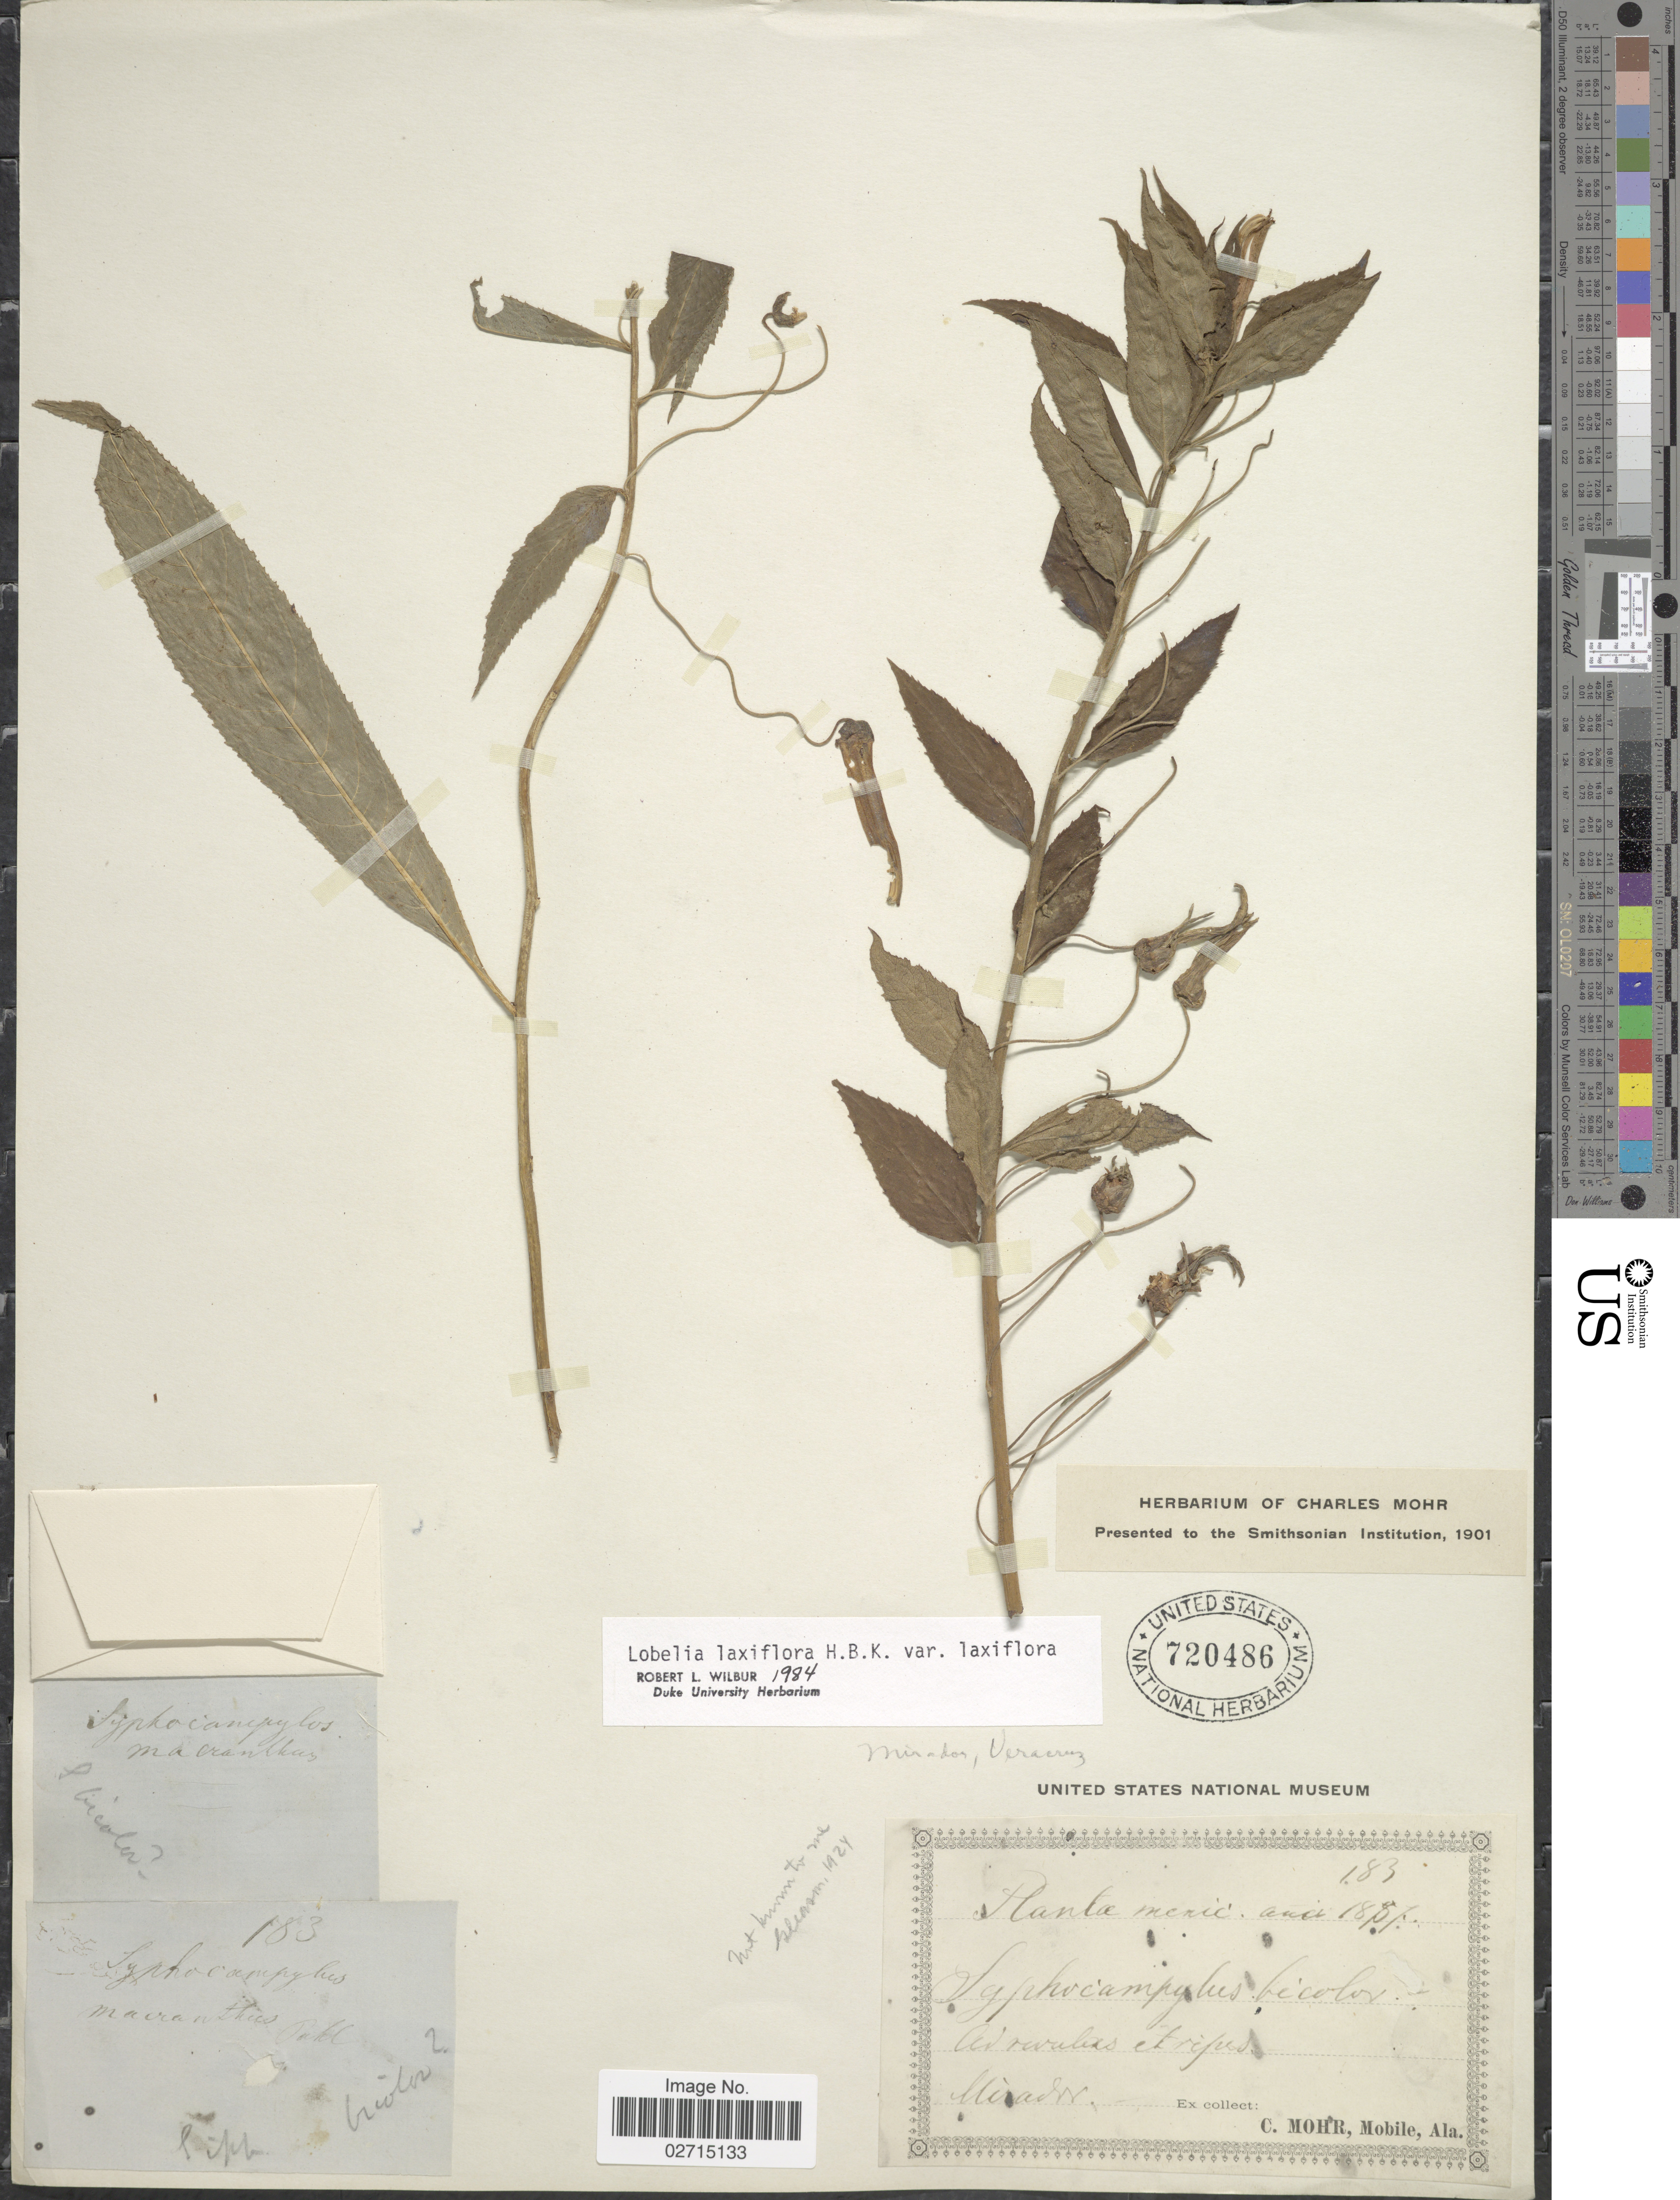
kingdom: Plantae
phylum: Tracheophyta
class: Magnoliopsida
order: Asterales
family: Campanulaceae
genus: Lobelia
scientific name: Lobelia laxiflora subsp. laxiflora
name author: Kunth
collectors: C. T. Mohr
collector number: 183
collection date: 1857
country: Mexico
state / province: Veracruz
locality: Ad rivulus et ripas, Mirador, Veracruz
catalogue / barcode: US 720486